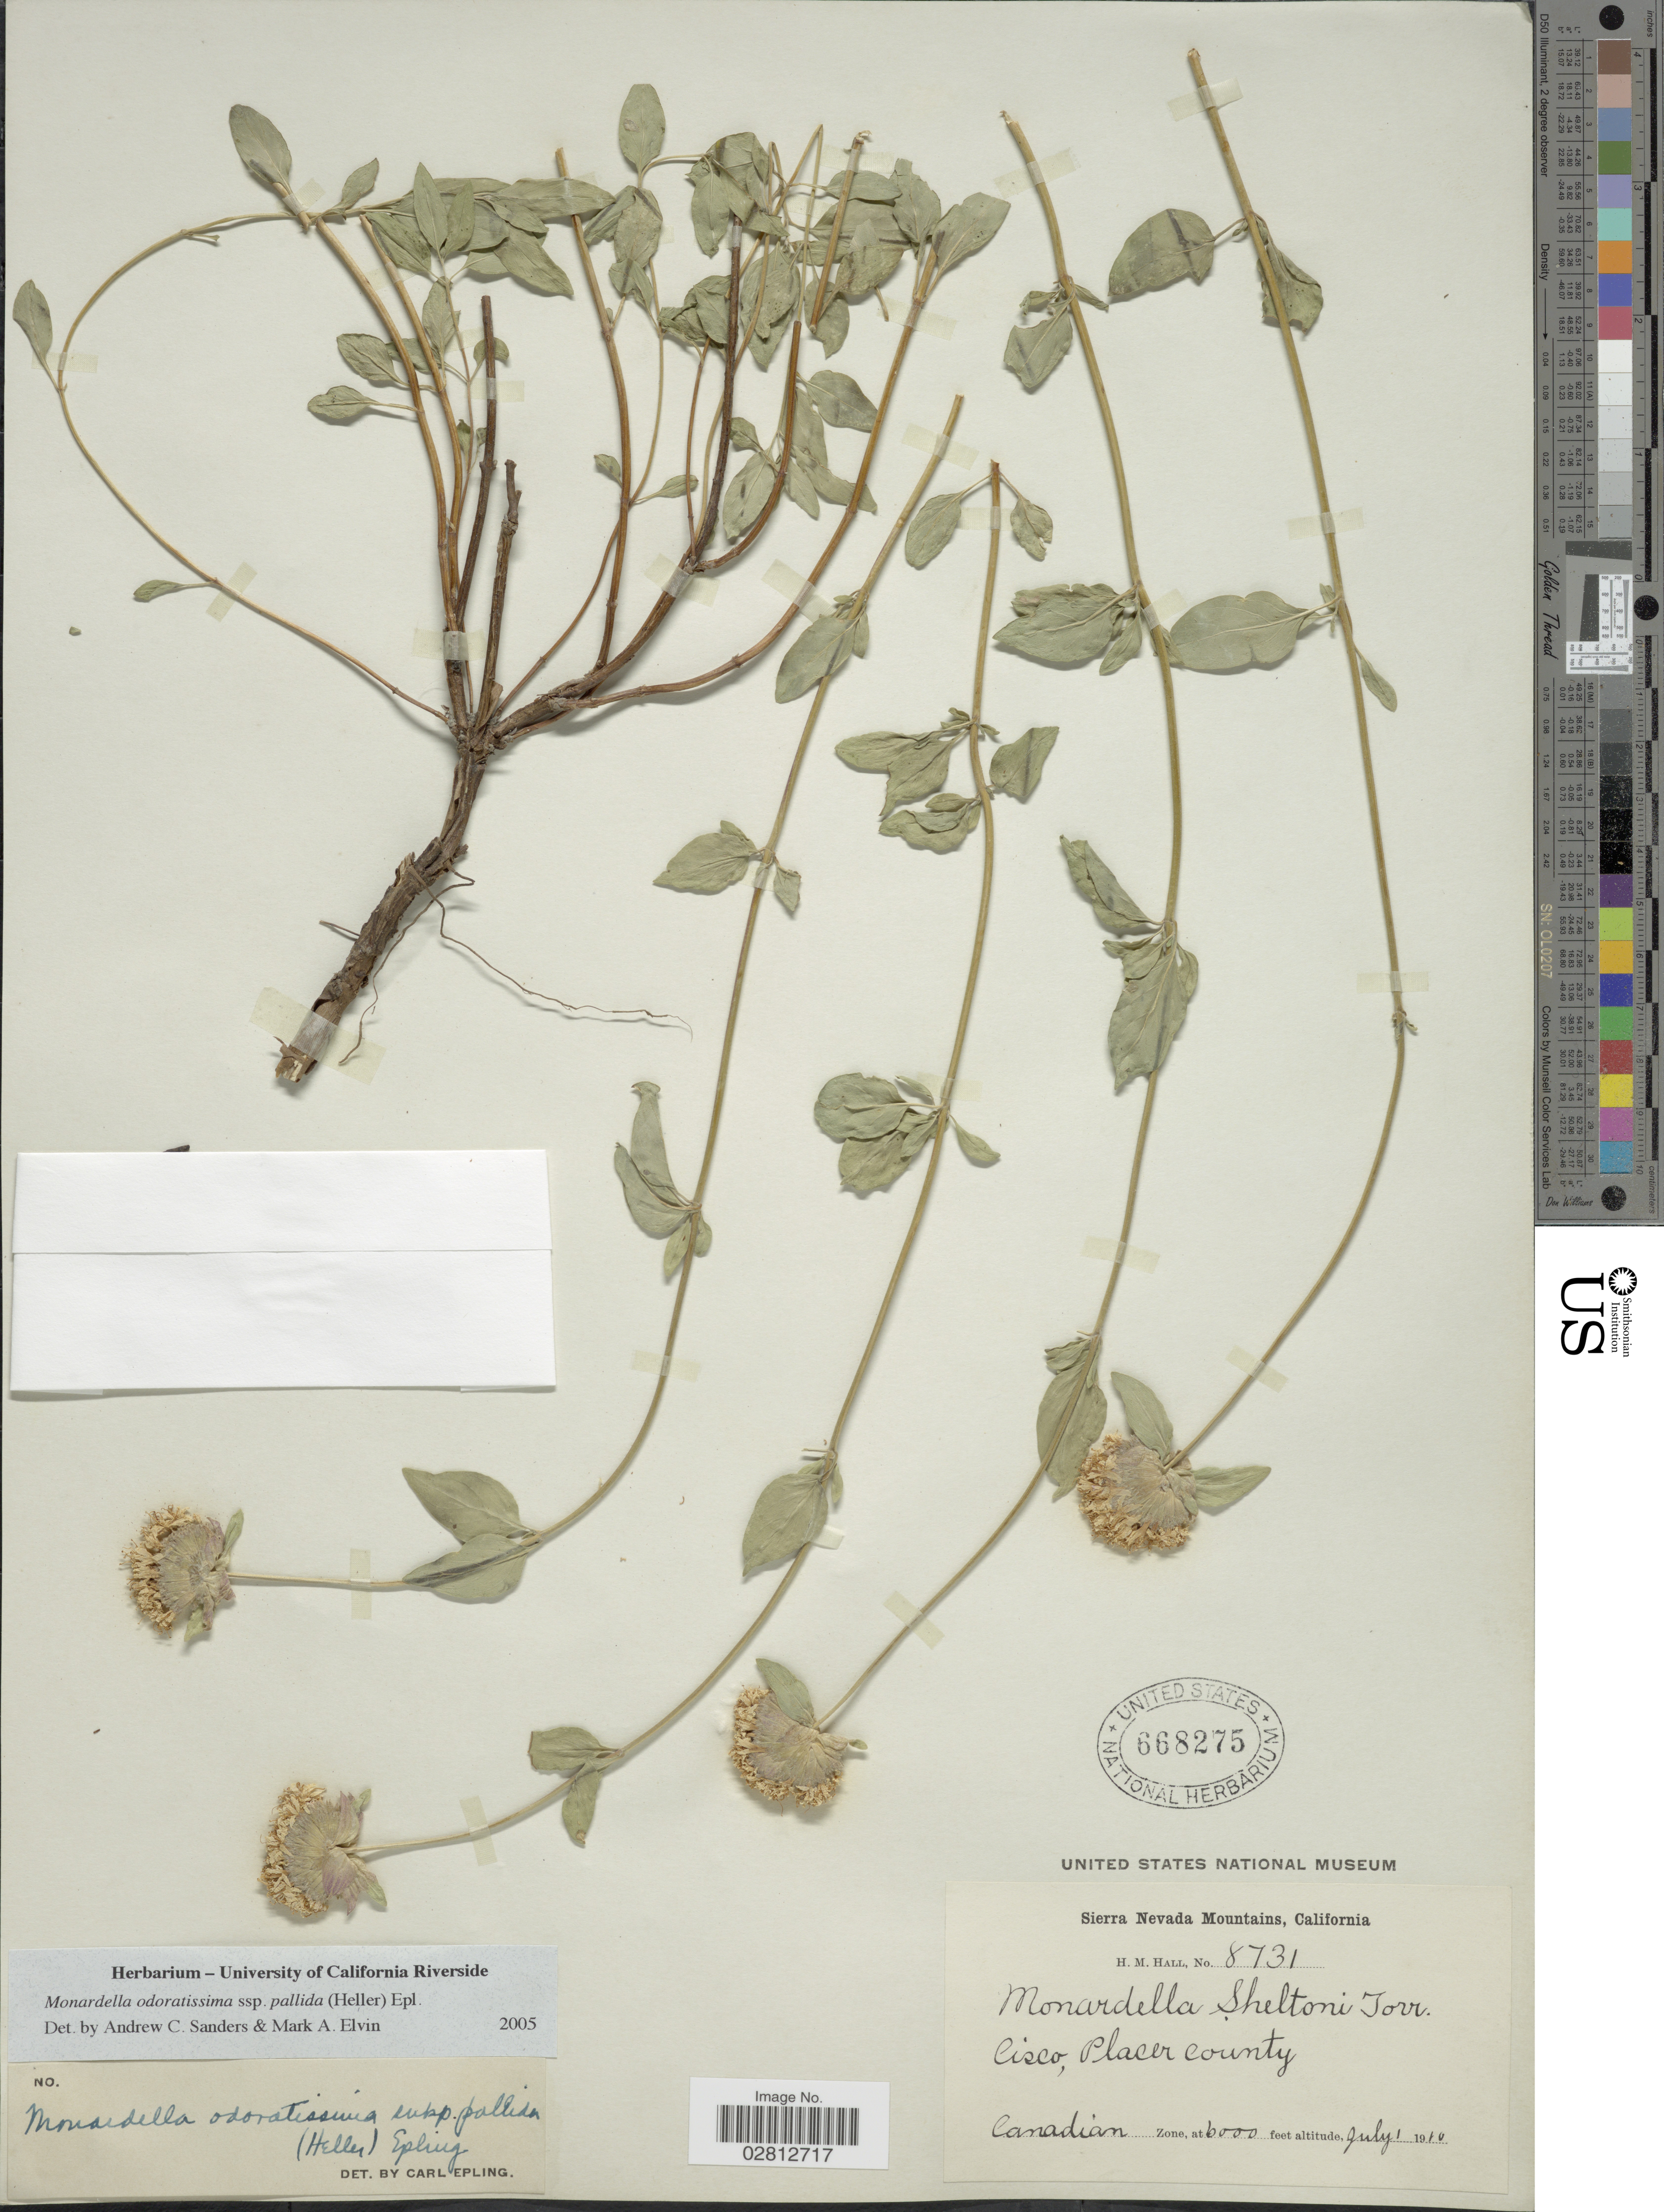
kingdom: Plantae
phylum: Tracheophyta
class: Magnoliopsida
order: Lamiales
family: Lamiaceae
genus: Monardella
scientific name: Monardella odoratissima subsp. pallida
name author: (A. Heller) Epling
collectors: H. M. Hall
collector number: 8731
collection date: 1910-07-01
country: United States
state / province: California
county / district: Placer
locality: Sierra Nevada Mountains, Cisco, Placer County, Canadian Zone.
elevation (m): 1829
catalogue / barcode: US 668275